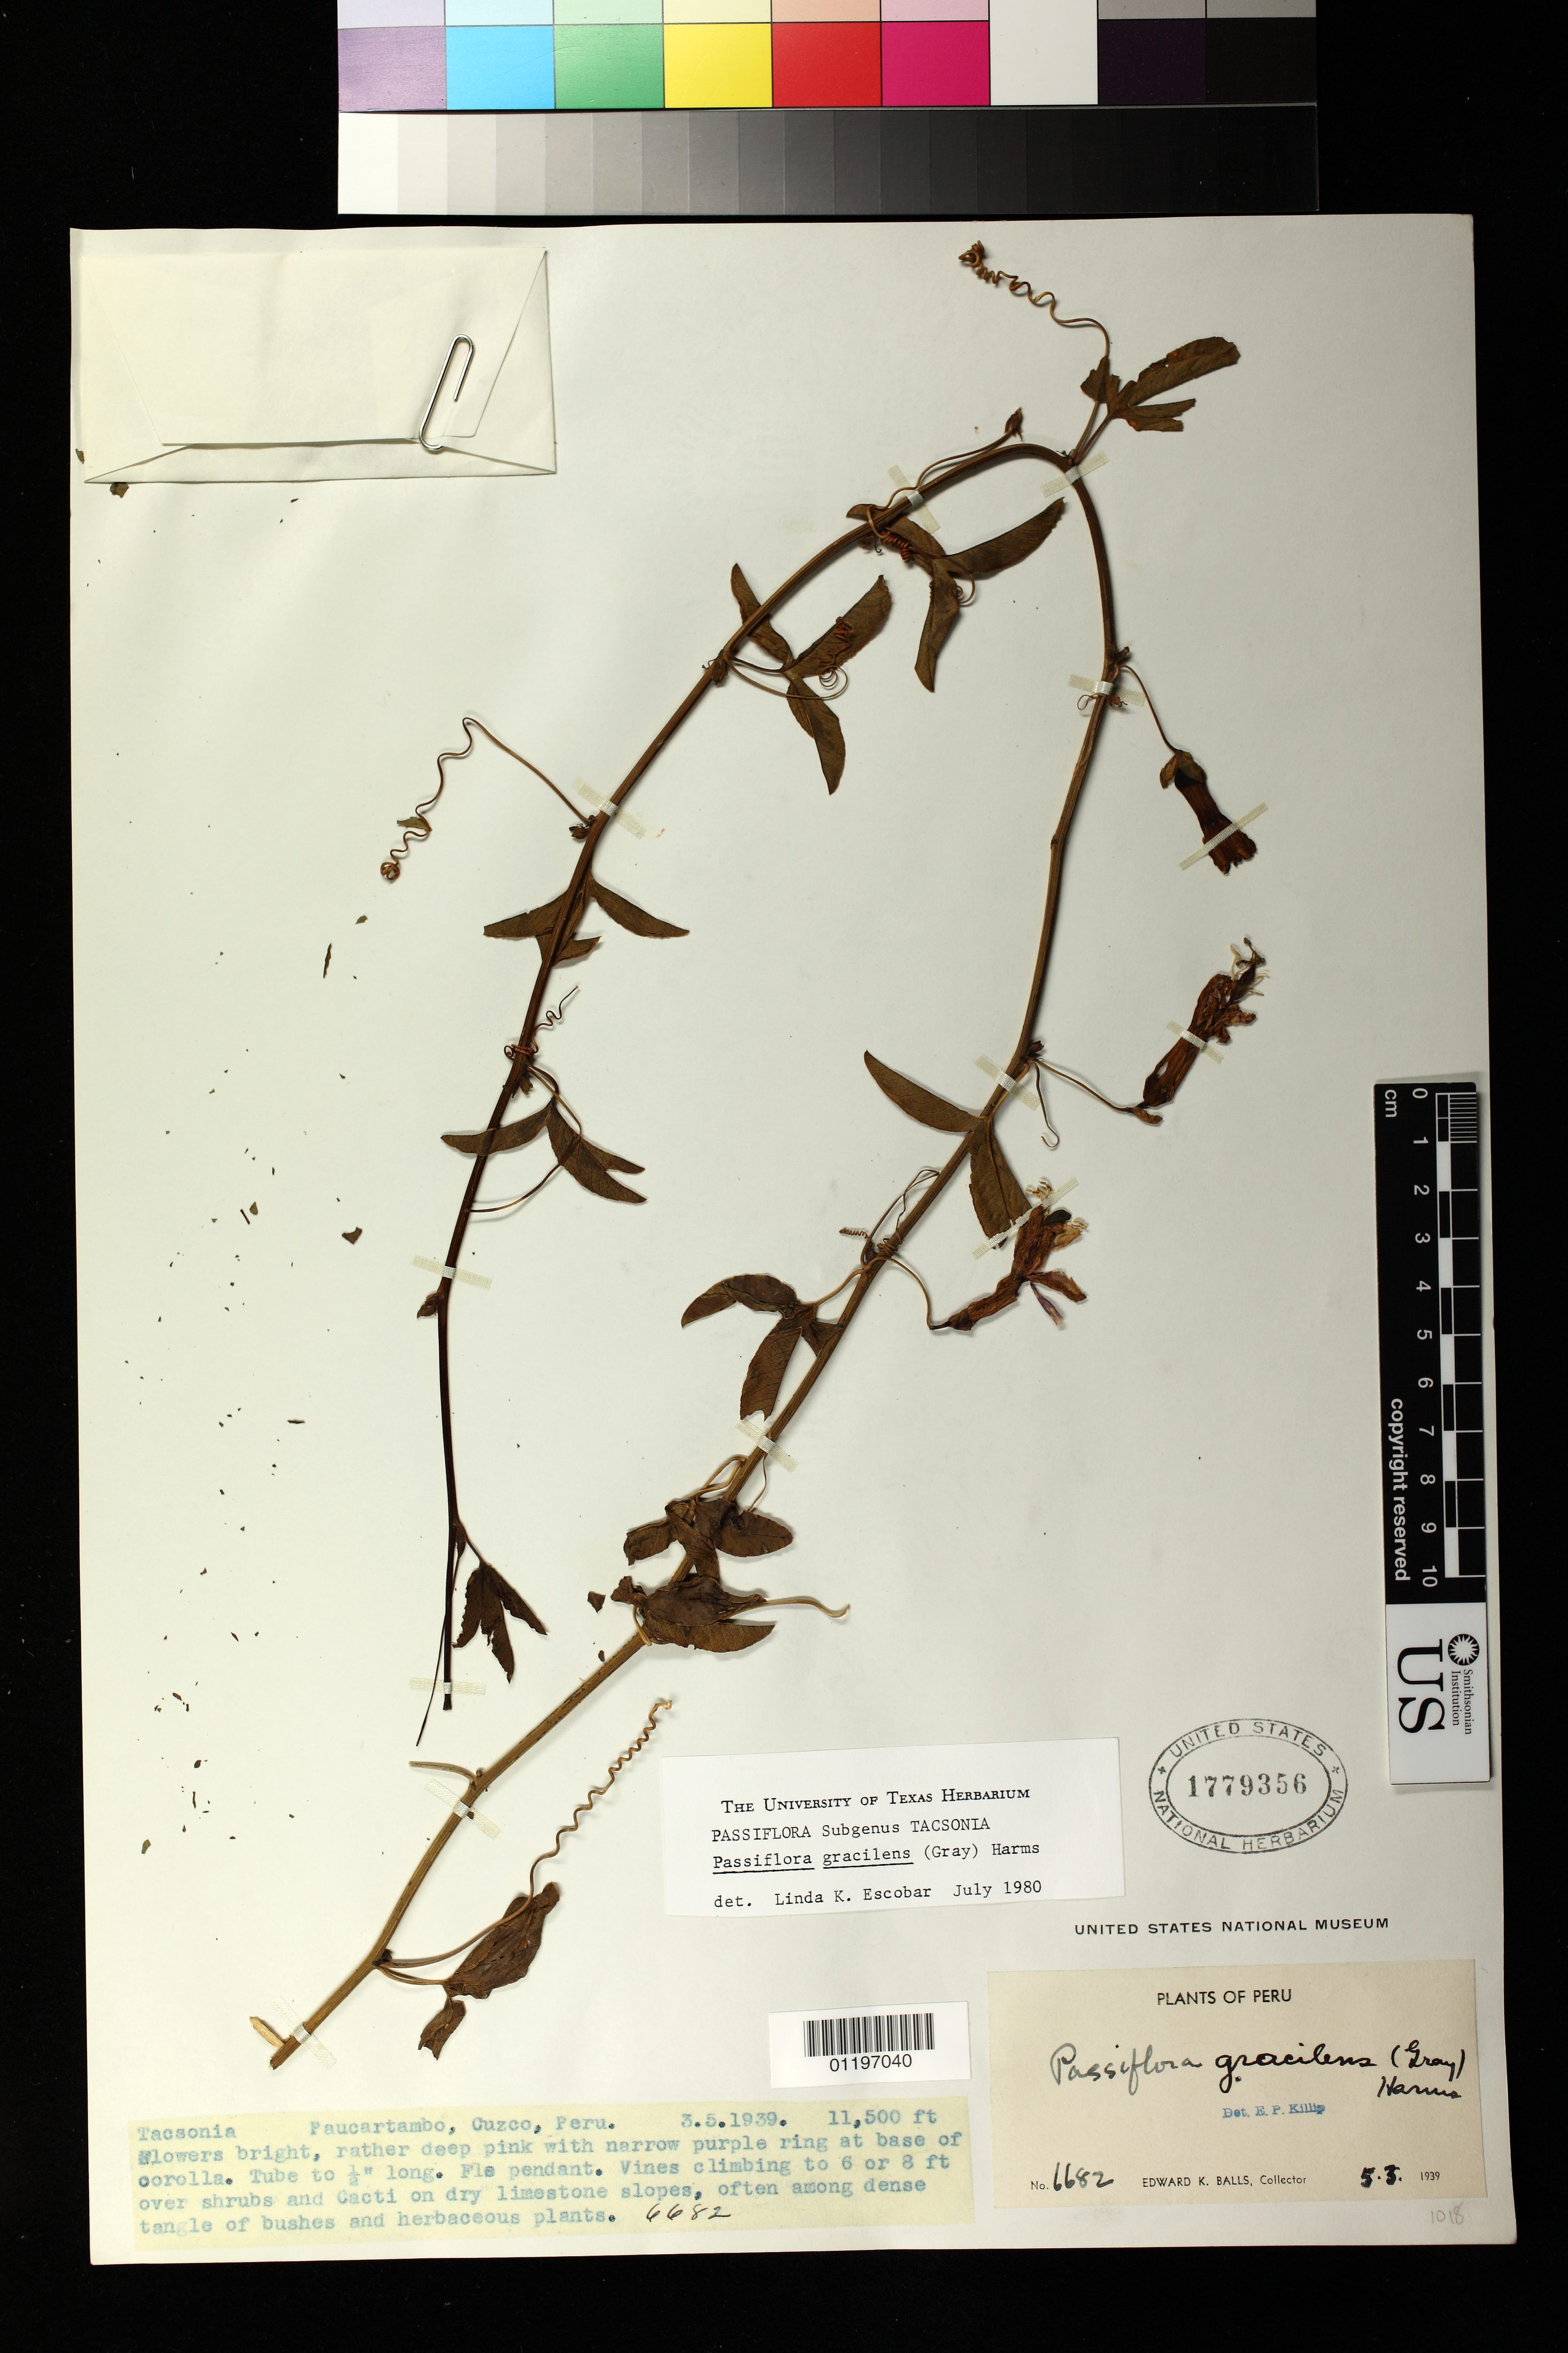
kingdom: Plantae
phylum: Tracheophyta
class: Magnoliopsida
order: Malpighiales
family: Passifloraceae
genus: Passiflora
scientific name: Passiflora gracilens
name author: (A. Gray) Harms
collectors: E. K. Balls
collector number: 6682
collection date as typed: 05 Mar 1939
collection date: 1939-03-05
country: Peru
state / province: Cusco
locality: Paucartambo, Cuzco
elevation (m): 3505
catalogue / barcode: US 1779356